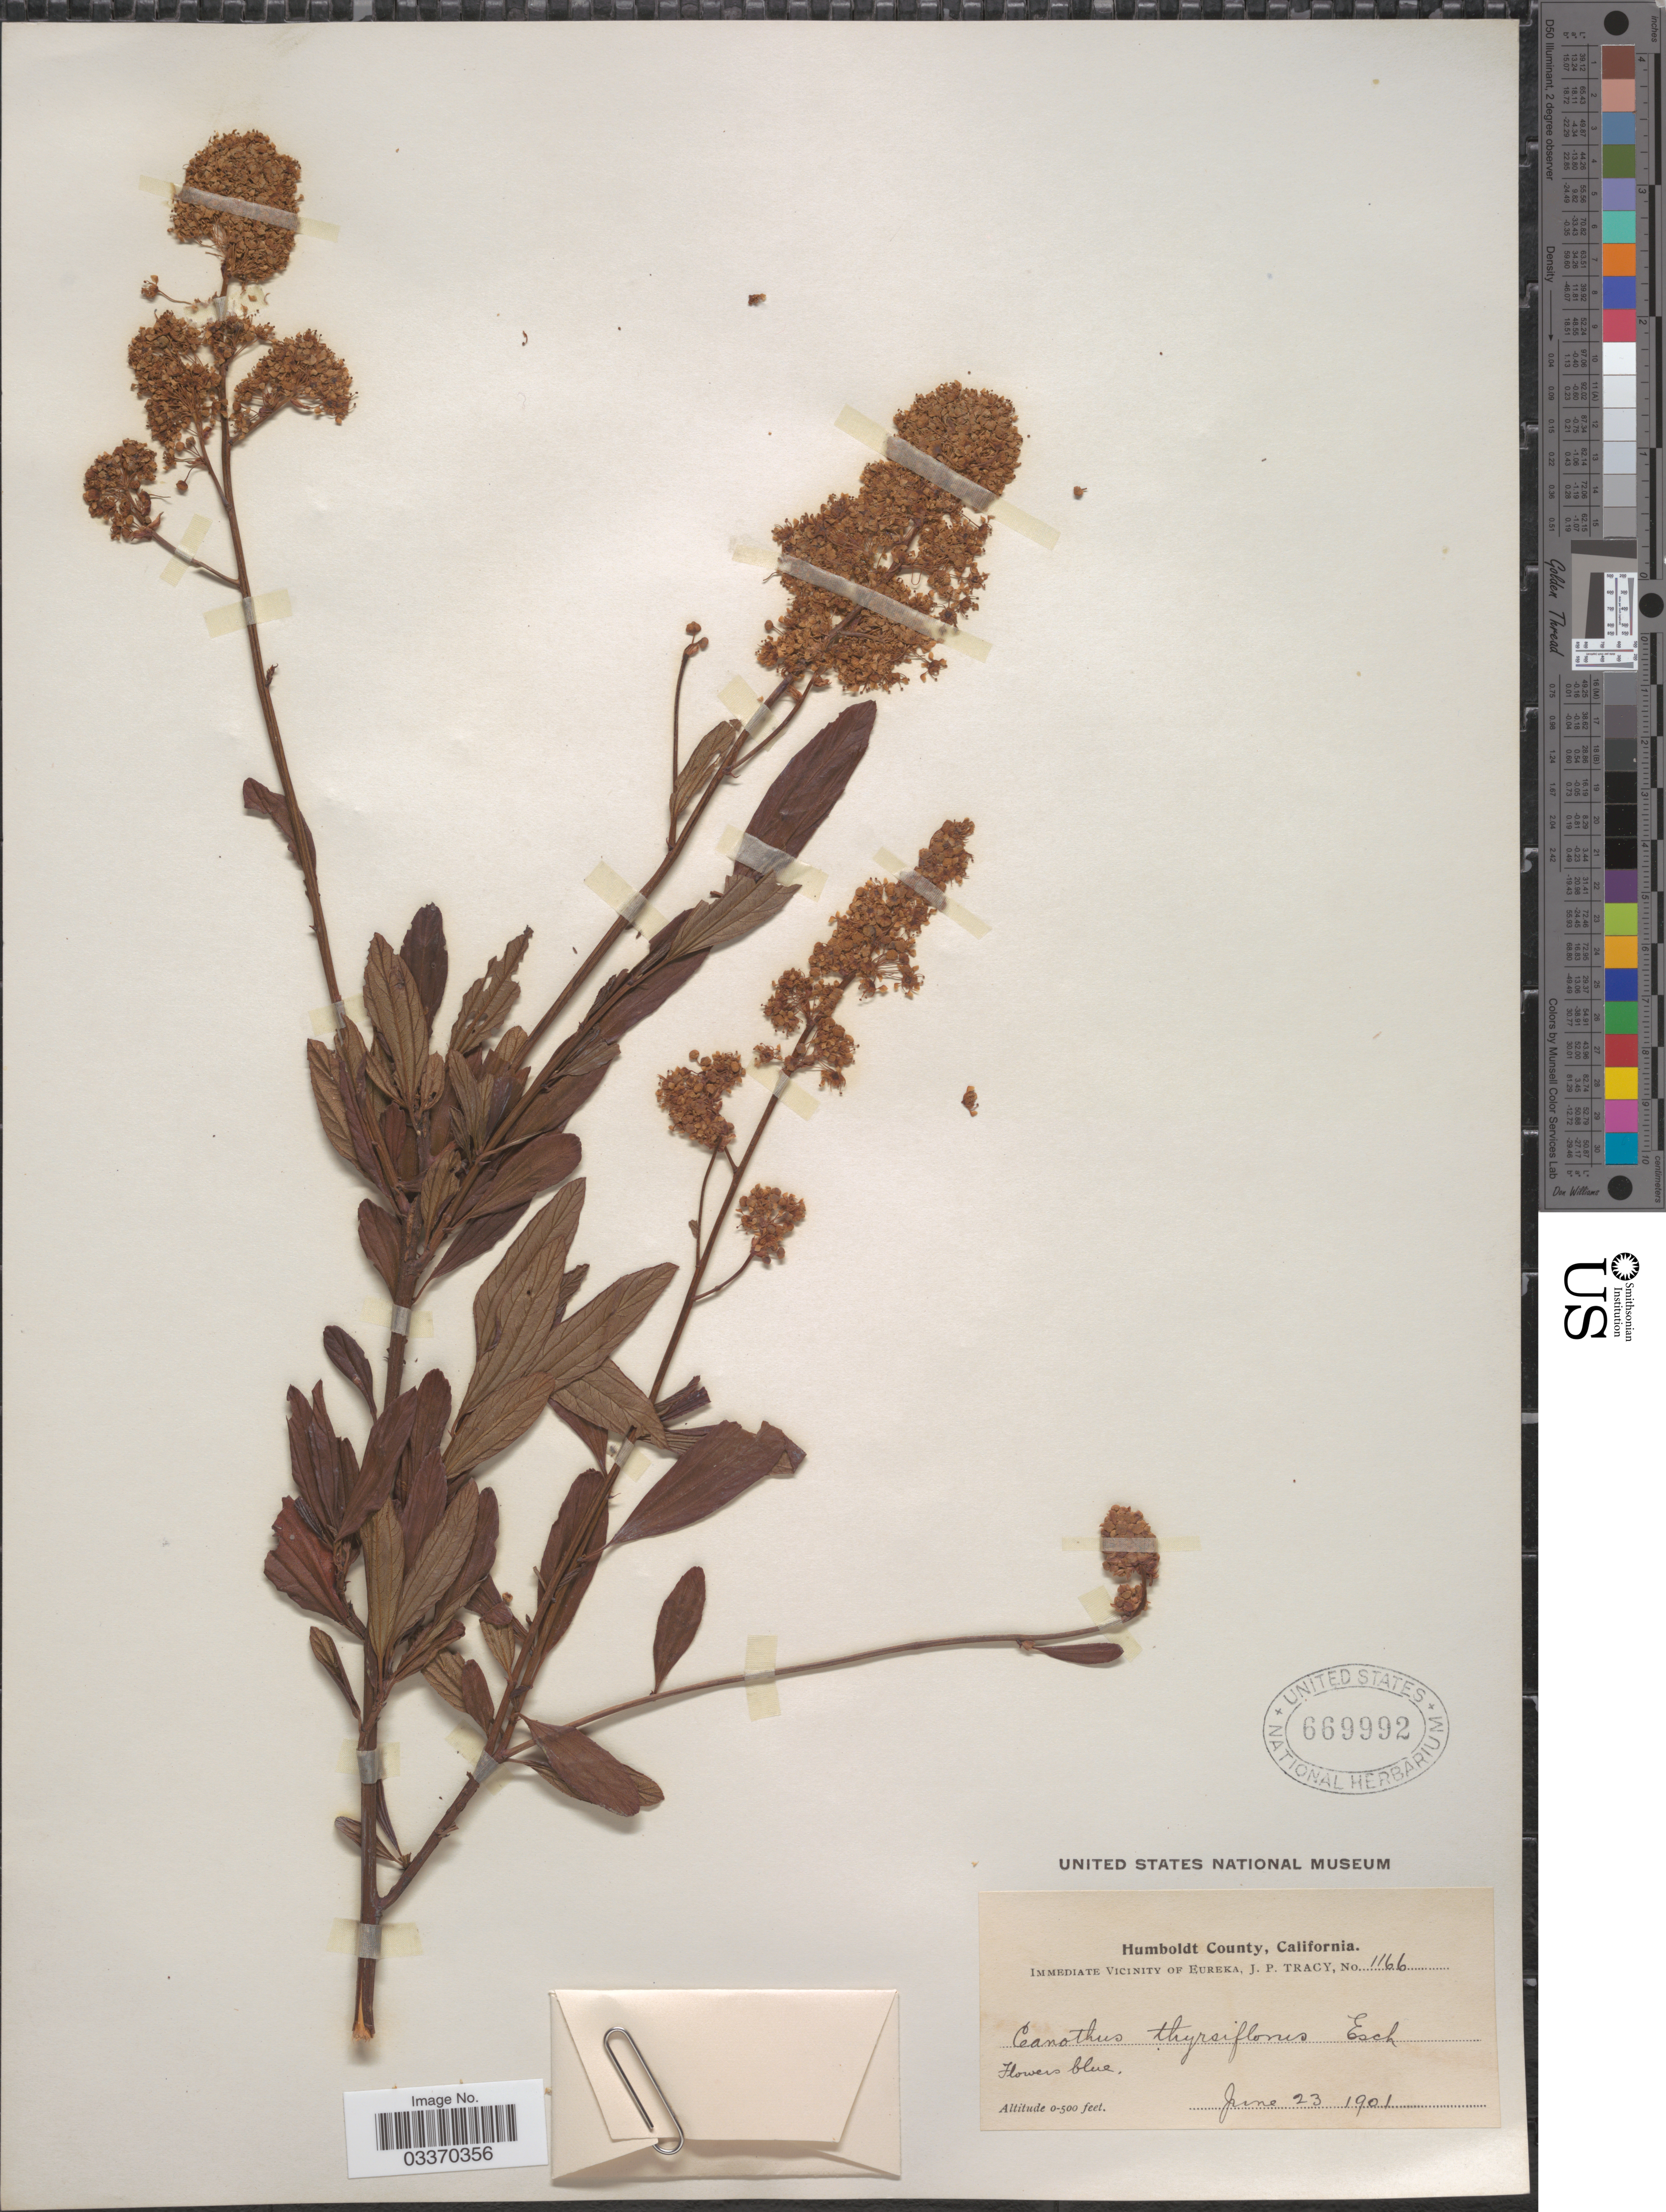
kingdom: Plantae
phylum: Tracheophyta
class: Magnoliopsida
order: Rosales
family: Rhamnaceae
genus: Ceanothus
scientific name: Ceanothus thyrsiflorus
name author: Eschsch.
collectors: J. Tracy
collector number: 1166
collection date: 1901-06-23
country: United States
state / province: California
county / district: Humboldt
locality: Humboldt County. Immediate Vicinity of Eureka.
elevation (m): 0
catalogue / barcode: US 669992